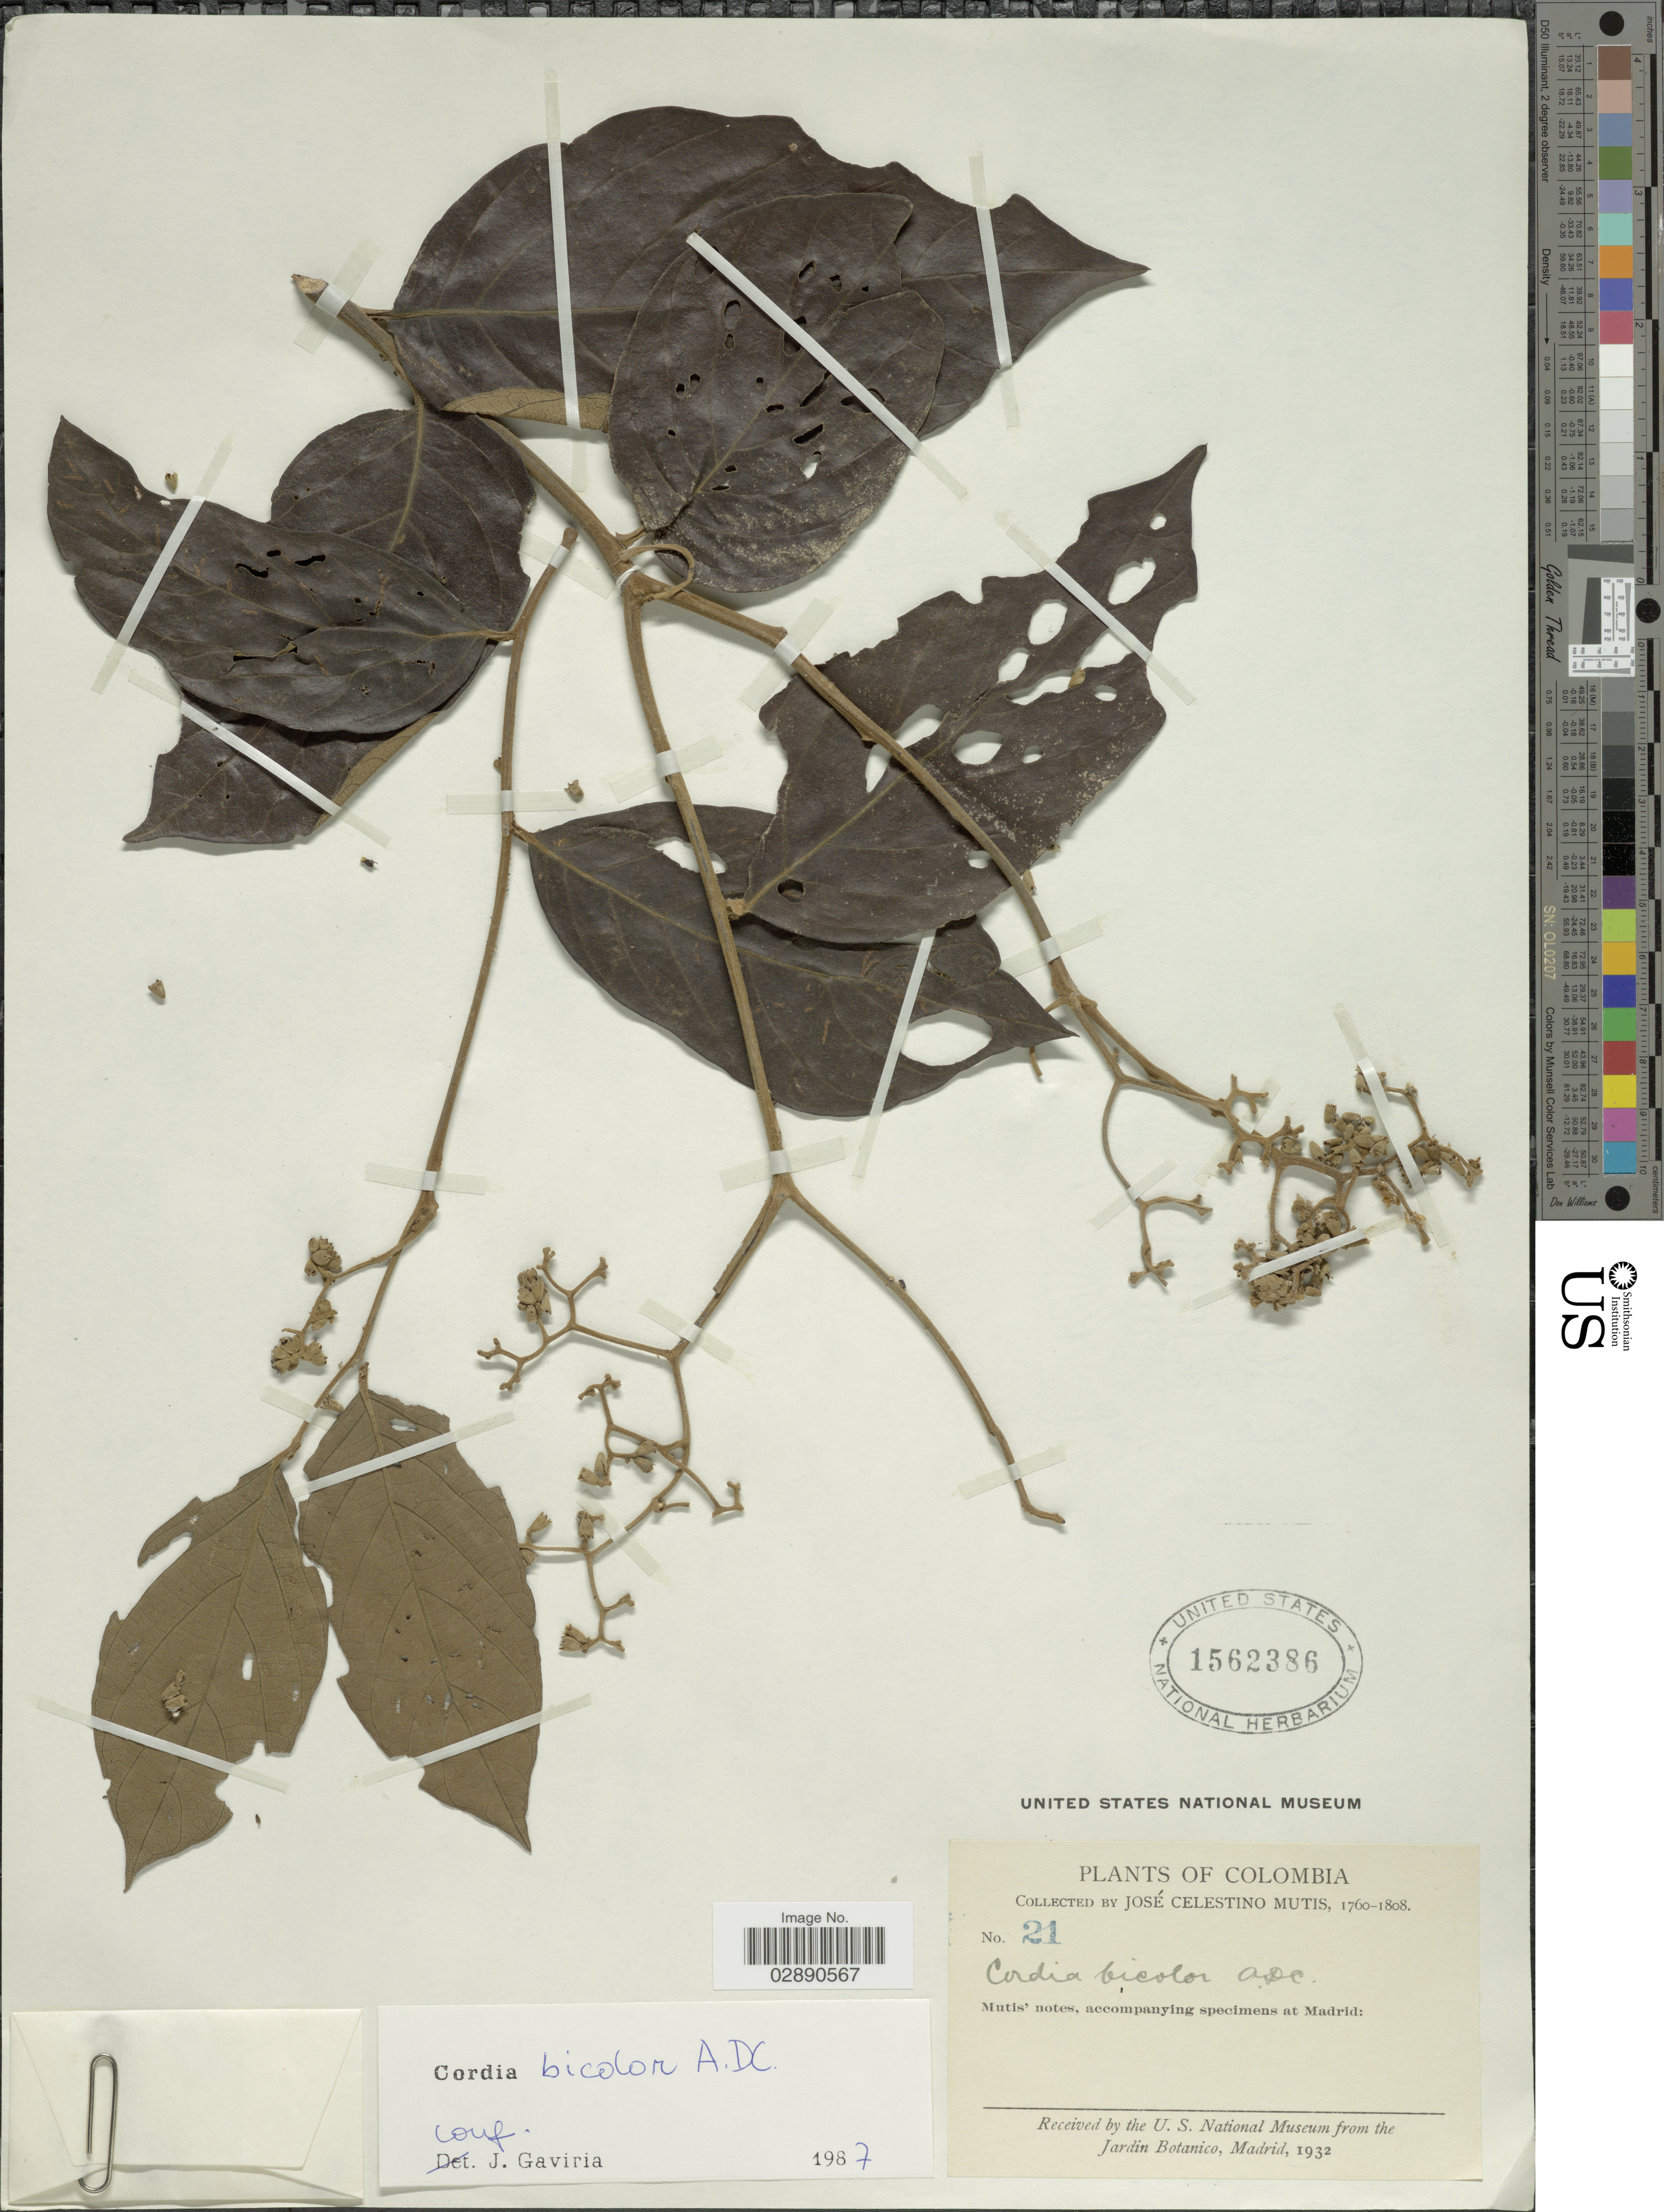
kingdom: Plantae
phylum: Tracheophyta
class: Magnoliopsida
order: Boraginales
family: Cordiaceae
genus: Cordia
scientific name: Cordia bicolor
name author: A. DC.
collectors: J. C. B. Mutis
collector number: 21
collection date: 1760/1808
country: Colombia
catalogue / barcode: US 1562386